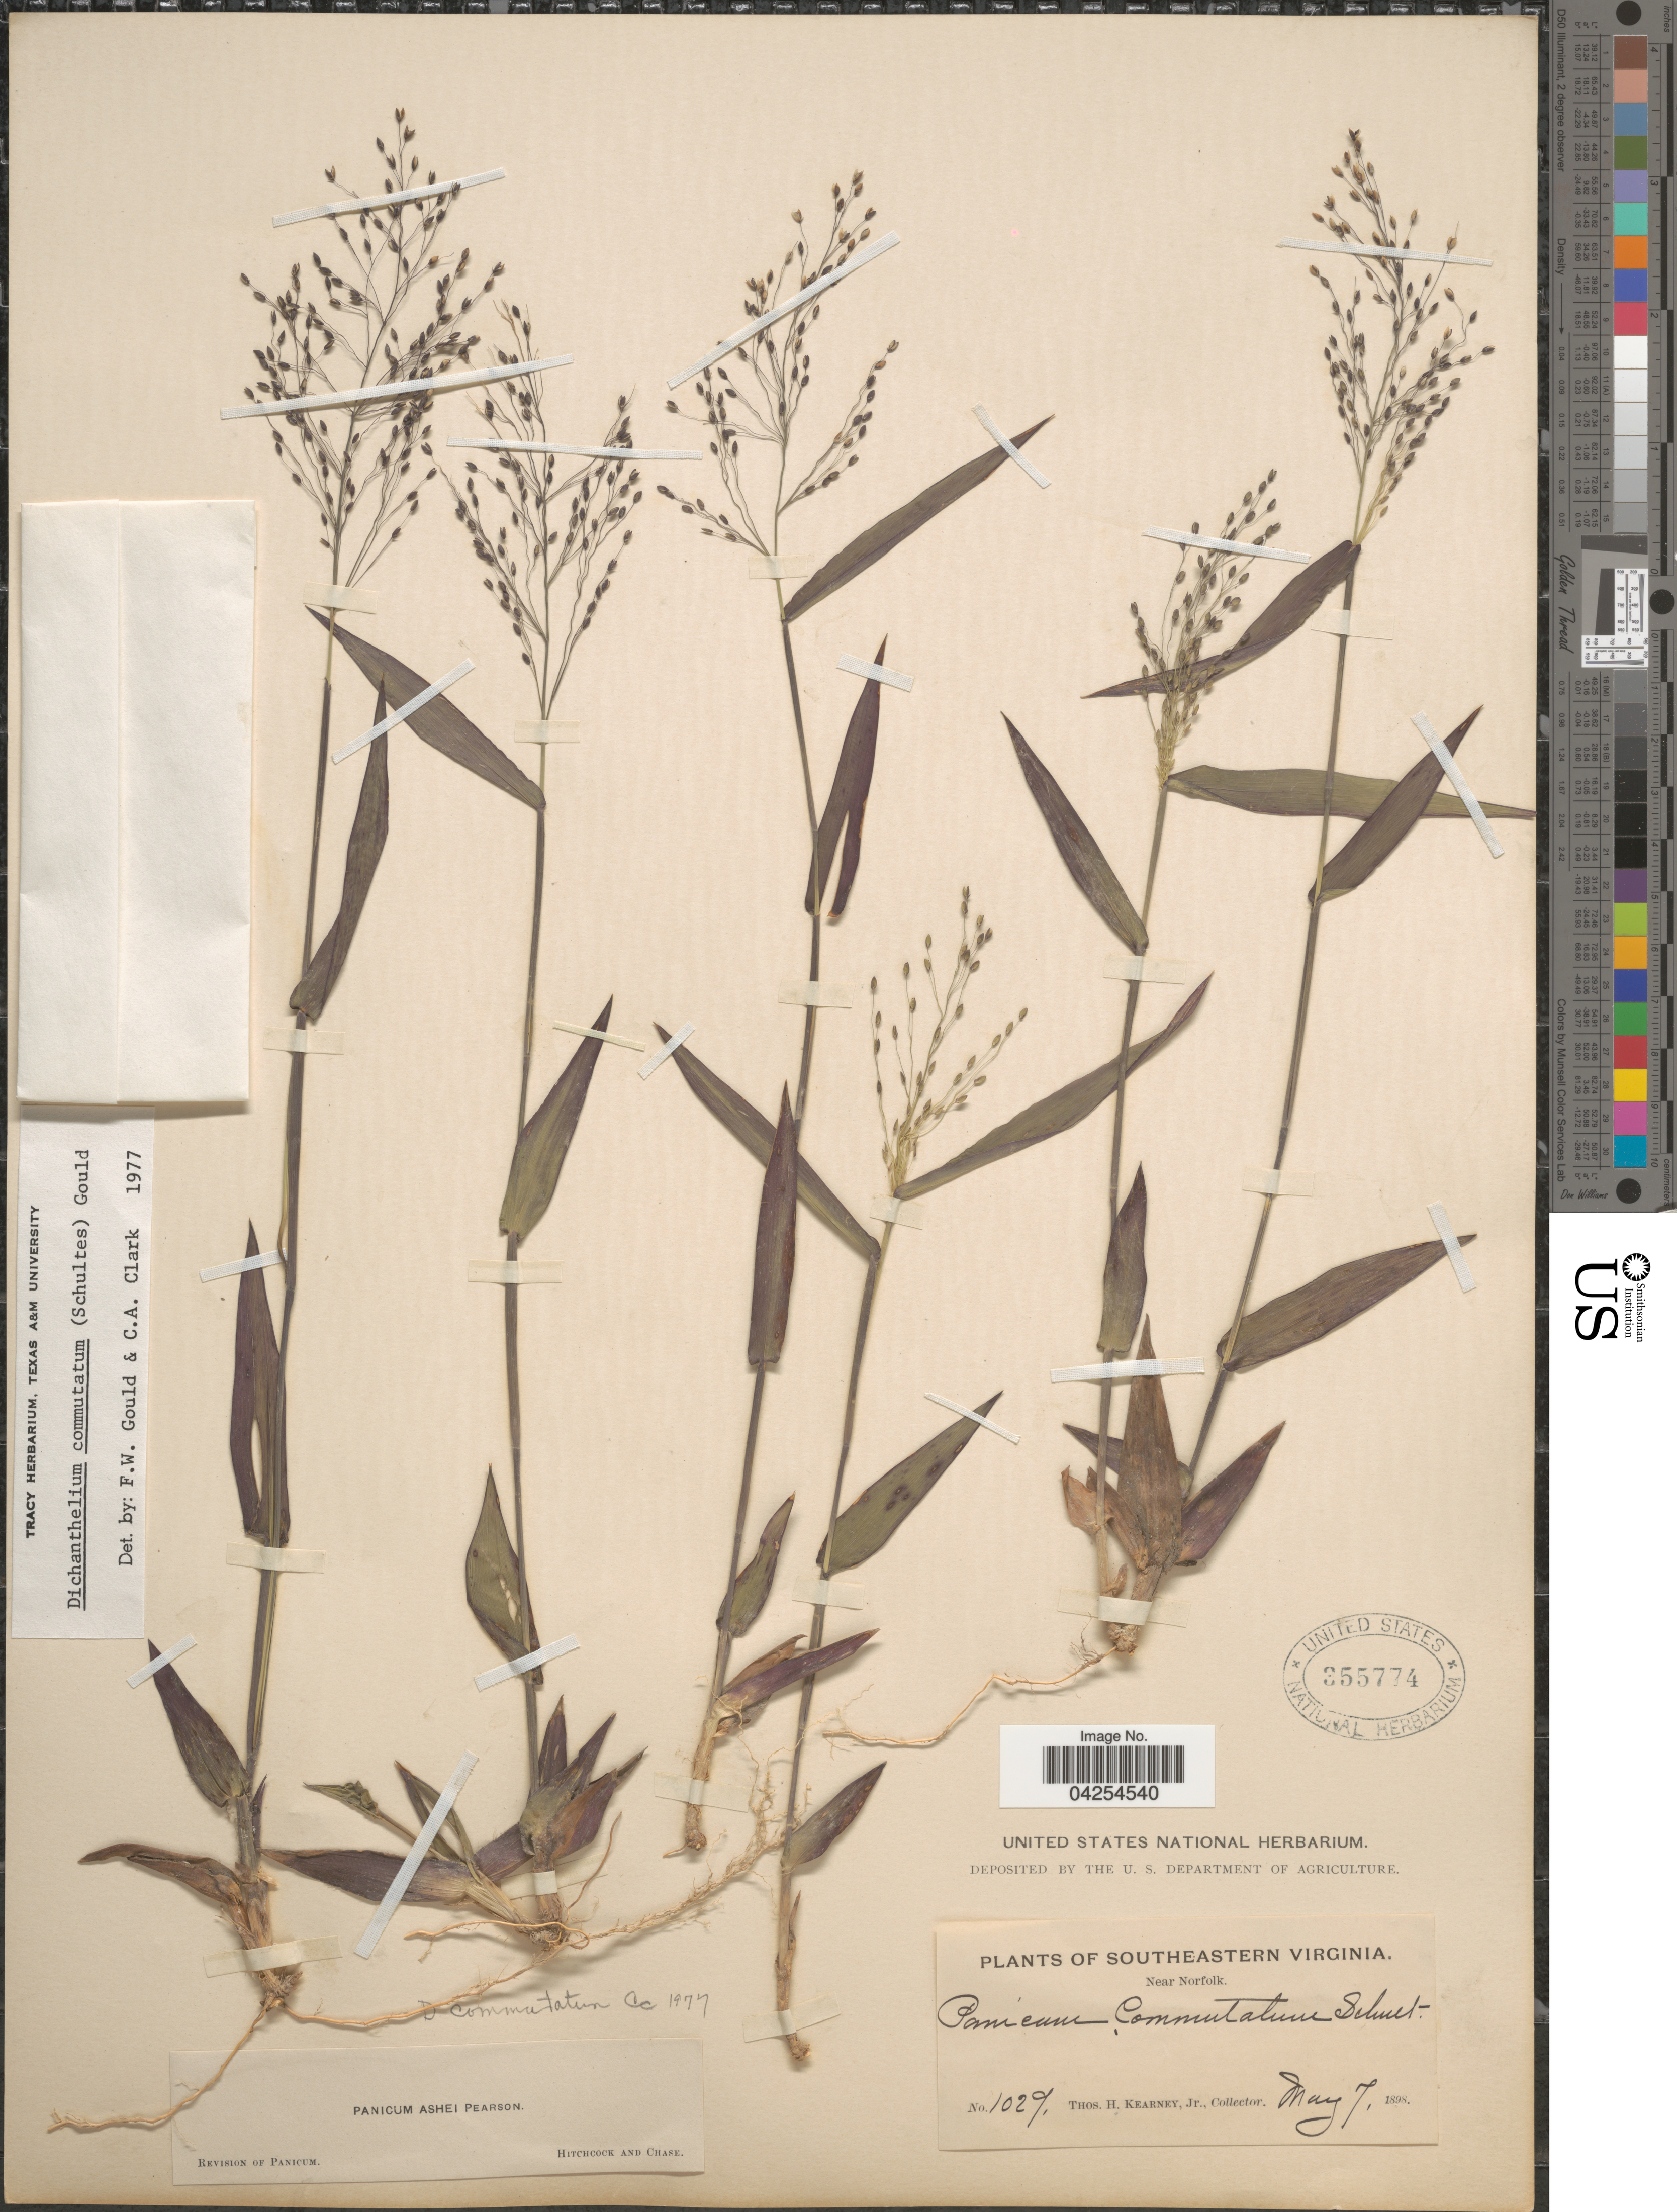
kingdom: Plantae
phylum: Tracheophyta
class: Liliopsida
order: Poales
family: Poaceae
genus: Dichanthelium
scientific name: Dichanthelium commutatum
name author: (Schult.) Gould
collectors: T. H. Kearney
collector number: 1029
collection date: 1898-05-07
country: United States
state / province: Virginia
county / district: City of Norfolk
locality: Southeastern Virginia. Near Norfolk.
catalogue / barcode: US 355774